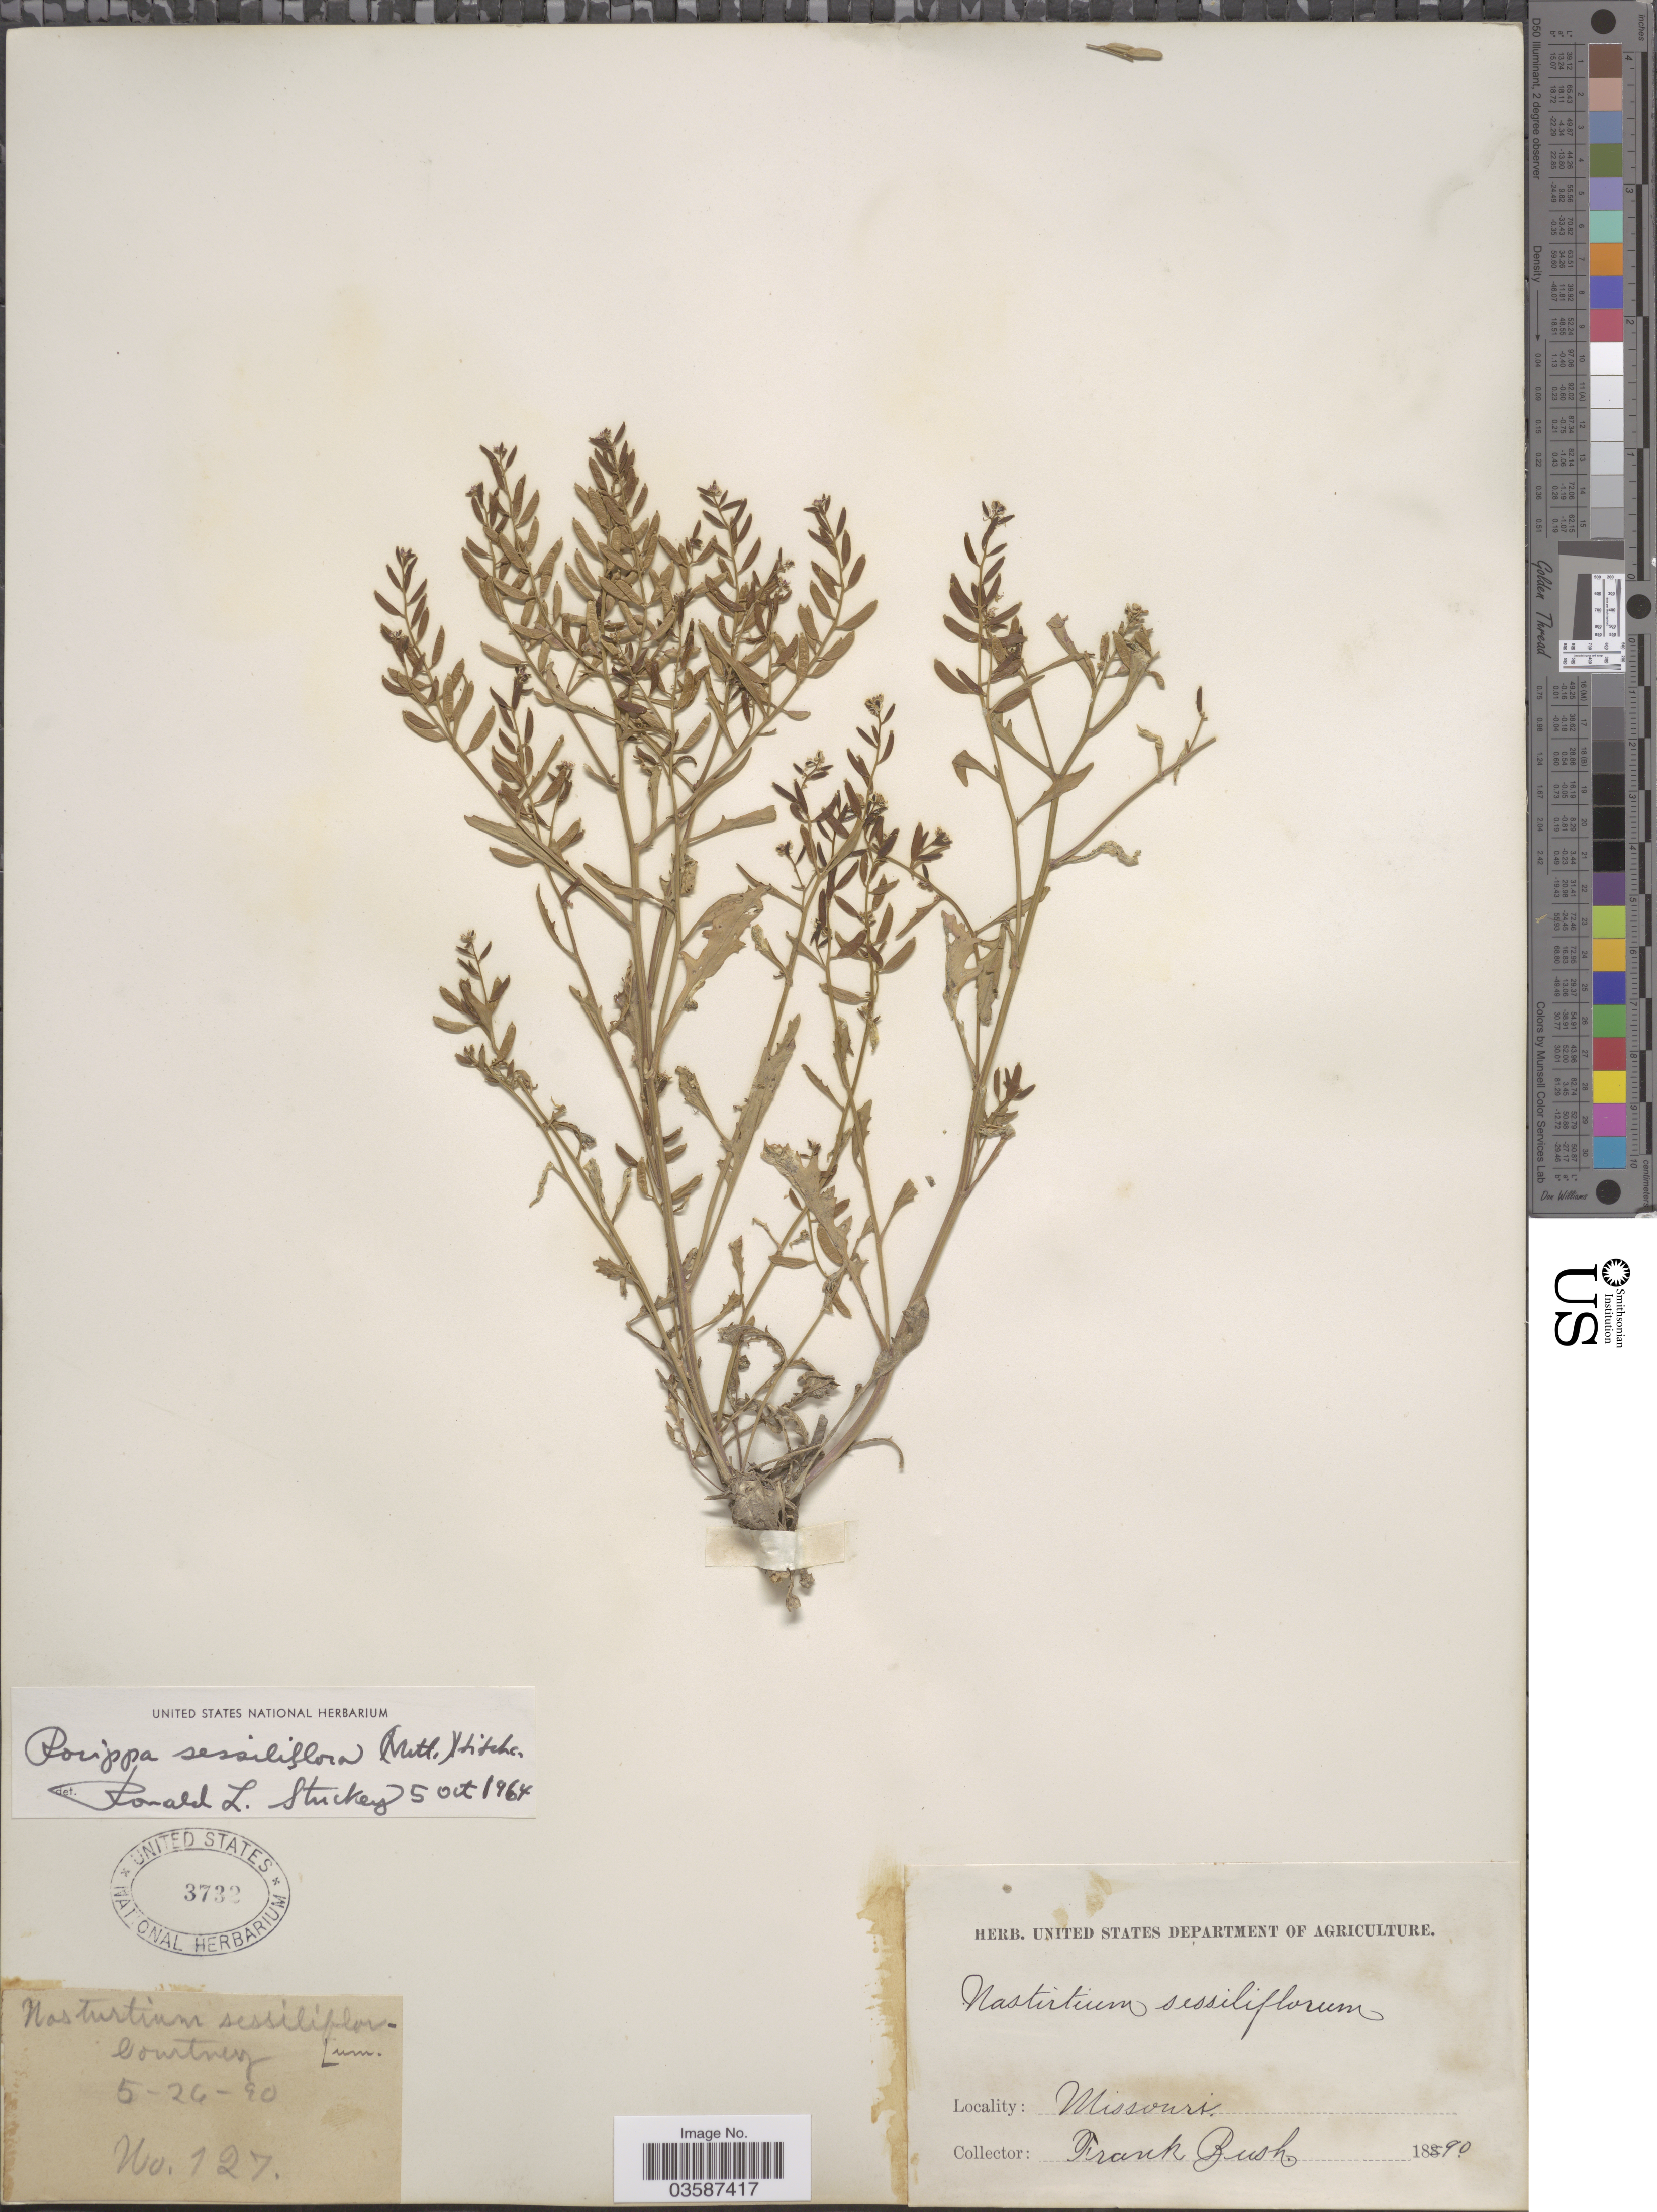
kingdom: Plantae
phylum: Tracheophyta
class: Magnoliopsida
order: Brassicales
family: Brassicaceae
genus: Rorippa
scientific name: Rorippa sessiliflora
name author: (Nutt.) Hitchc.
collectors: F. Bush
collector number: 127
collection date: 1890-05-24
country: United States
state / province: Missouri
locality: Courtney.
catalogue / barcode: US 3732